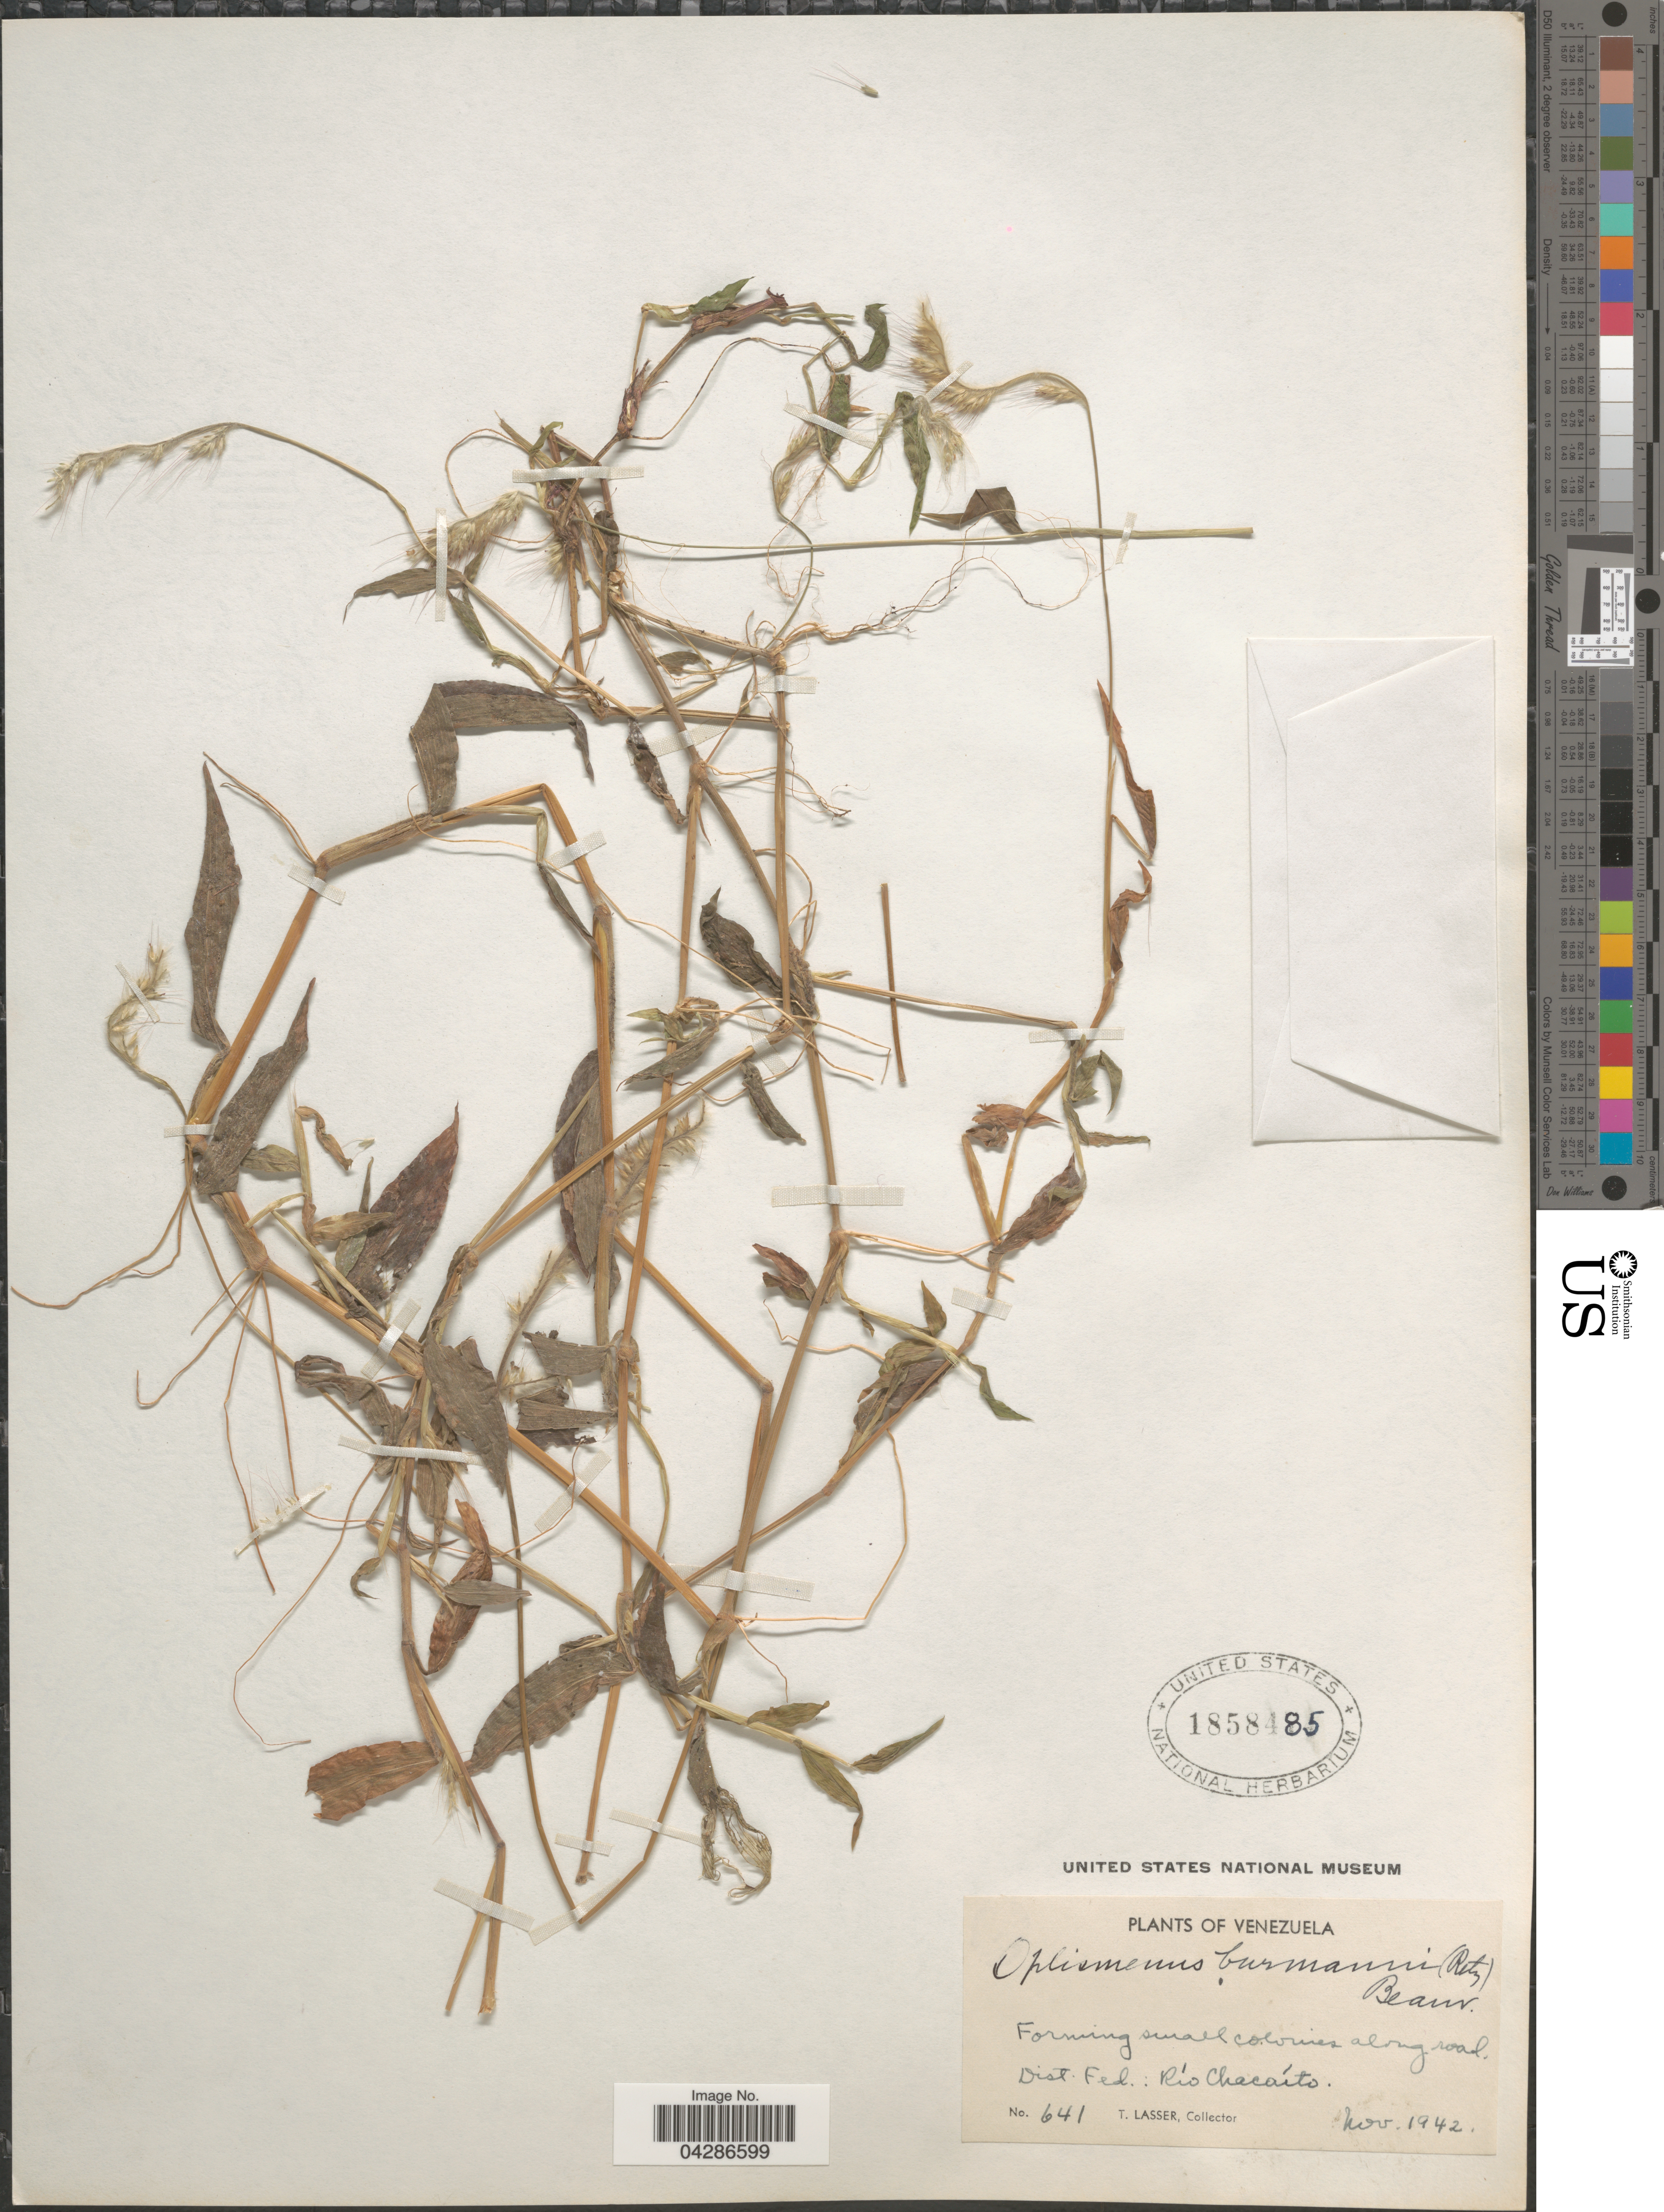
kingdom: Plantae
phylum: Tracheophyta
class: Liliopsida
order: Poales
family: Poaceae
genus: Oplismenus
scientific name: Oplismenus burmannii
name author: (Retz.) P. Beauv.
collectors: T. Lasser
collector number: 641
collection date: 1942-11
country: Venezuela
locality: Dist. Fed.: Río Chacaíto.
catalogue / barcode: US 1858485